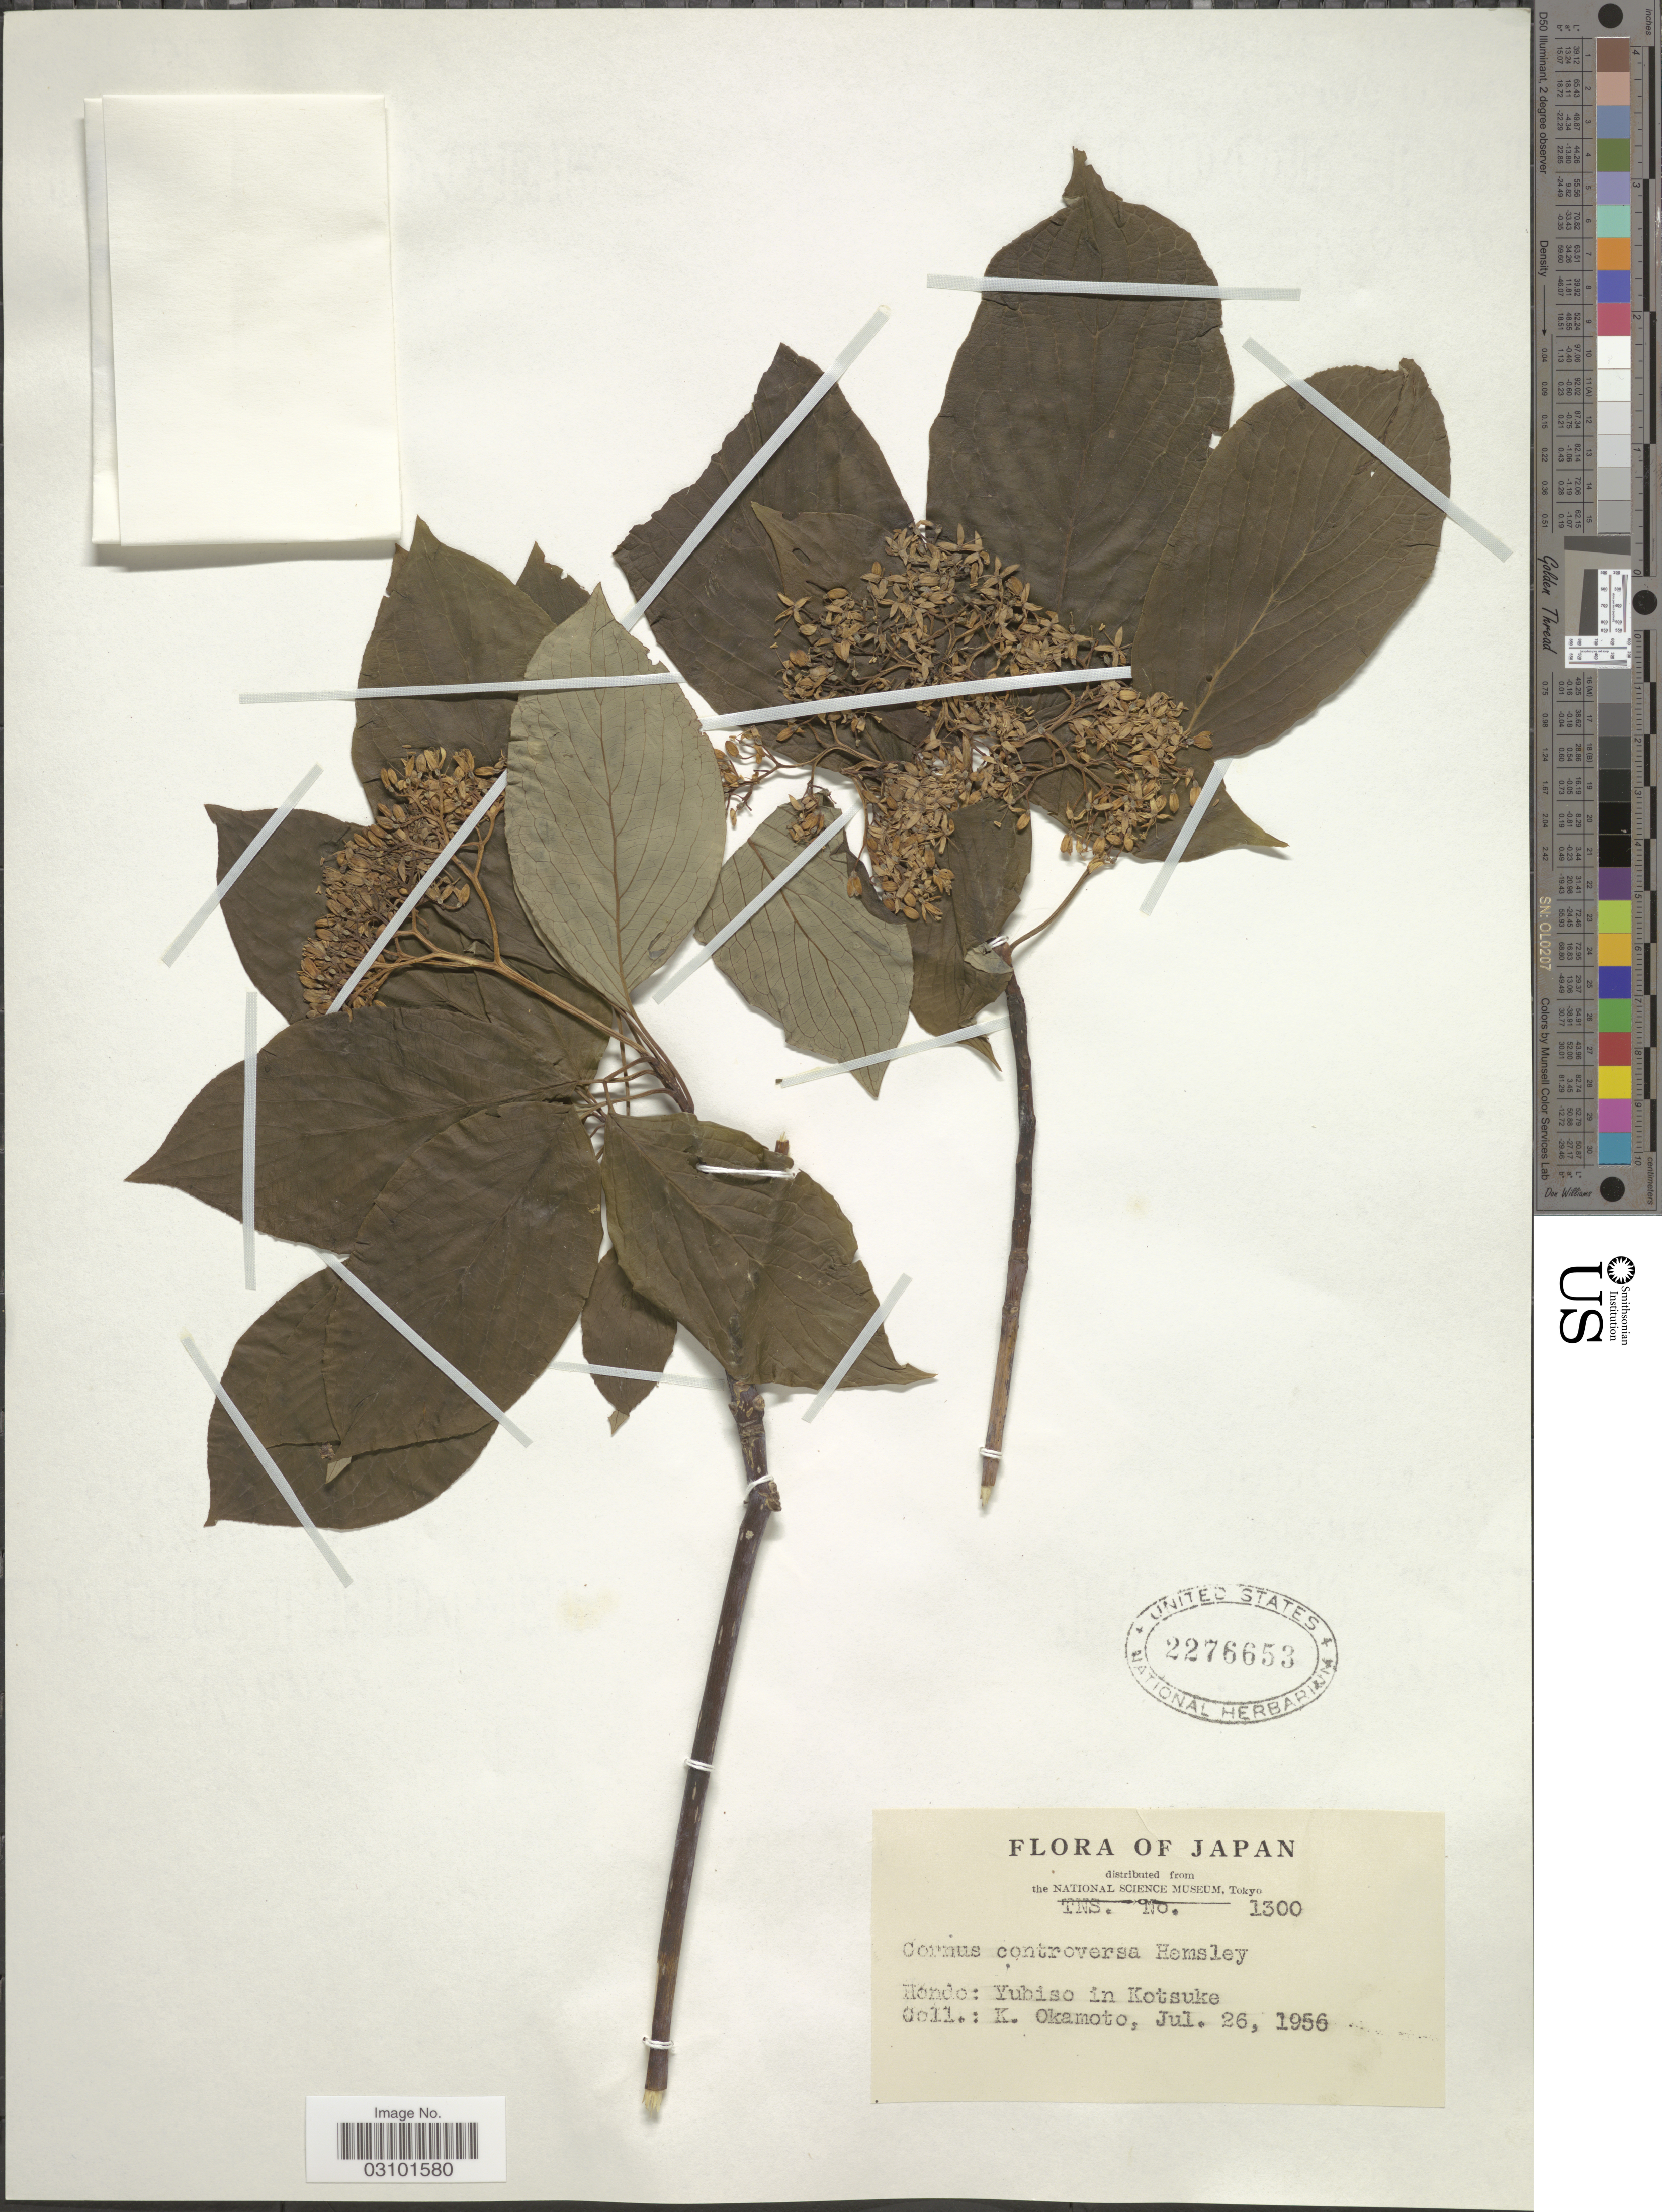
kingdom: Plantae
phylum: Tracheophyta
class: Magnoliopsida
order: Cornales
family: Cornaceae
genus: Cornus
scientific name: Cornus controversa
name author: Hemsl.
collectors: K. Okamoto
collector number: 1300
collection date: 1956-07-26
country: Japan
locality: Hondo: Yubiso in Kotsuke.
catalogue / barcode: US 2276653